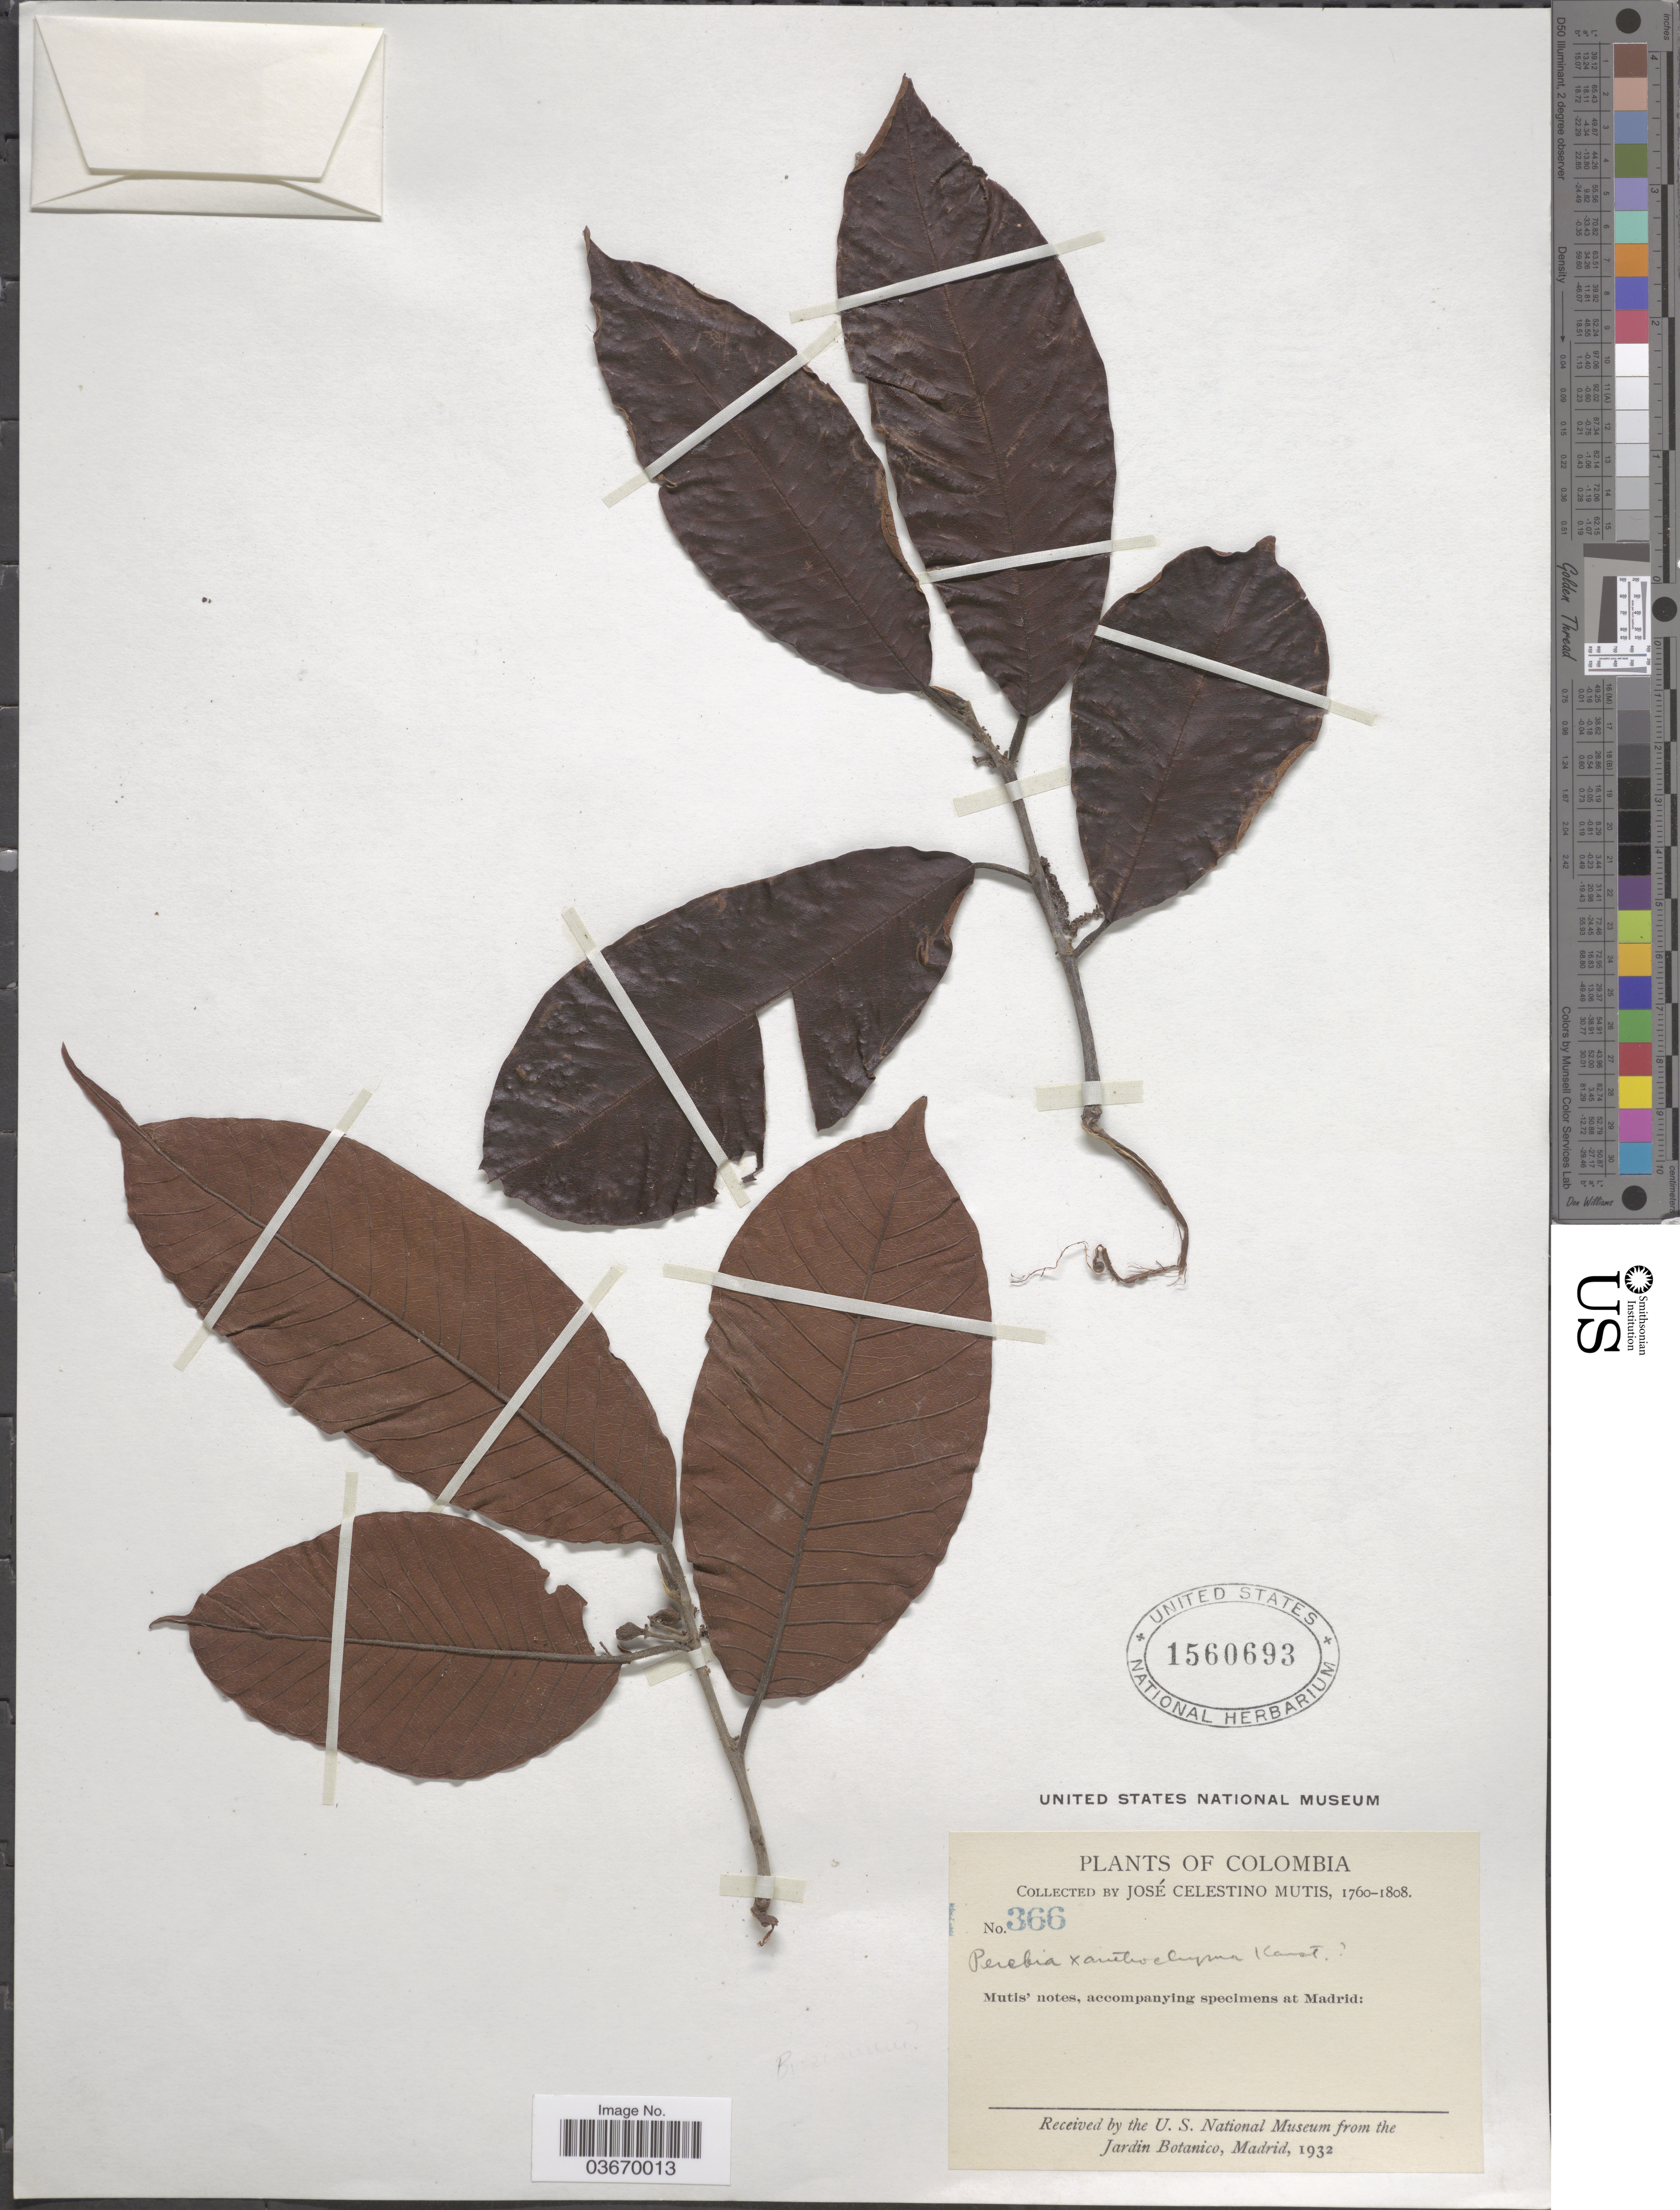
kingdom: Plantae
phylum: Tracheophyta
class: Magnoliopsida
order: Rosales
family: Moraceae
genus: Perebea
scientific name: Perebea xanthochyma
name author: H. Karst.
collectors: J. C. B. Mutis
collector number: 366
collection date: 1760/1808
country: Colombia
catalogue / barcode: US 1560693